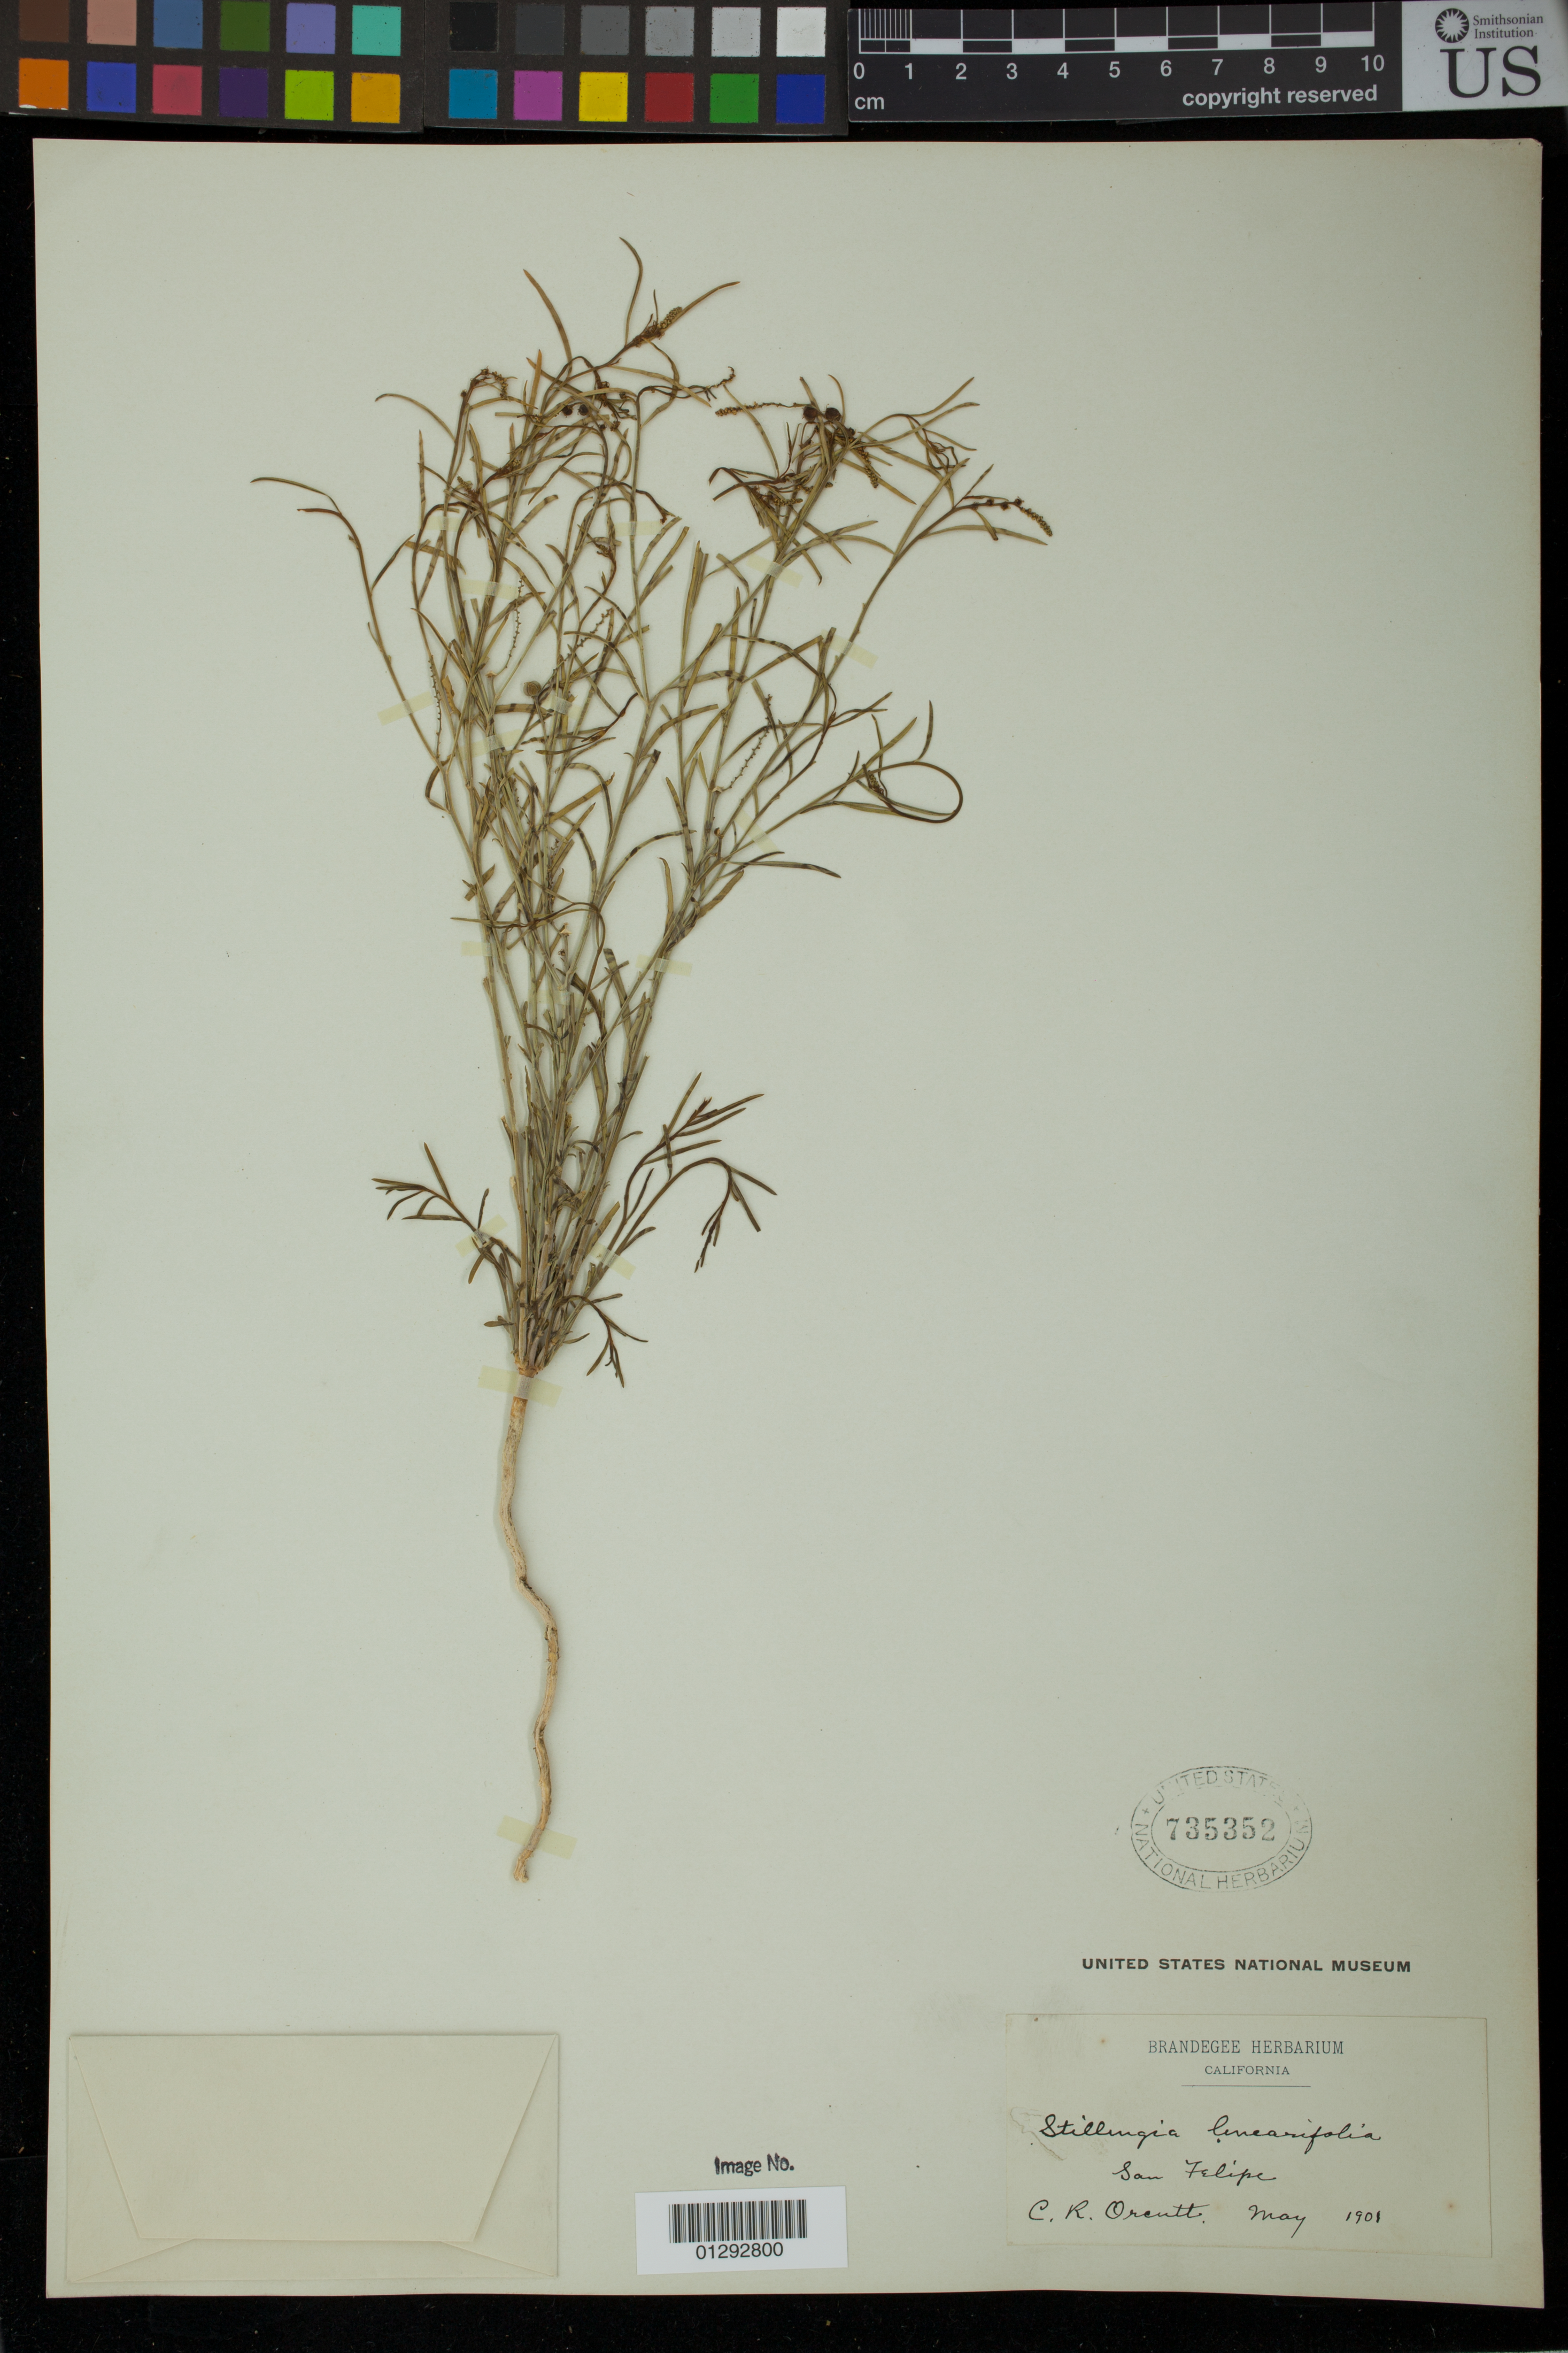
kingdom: Plantae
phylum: Tracheophyta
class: Magnoliopsida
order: Malpighiales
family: Euphorbiaceae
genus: Stillingia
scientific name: Stillingia linearifolia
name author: S. Watson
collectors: C. R. Orcutt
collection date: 1901-05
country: United States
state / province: California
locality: San Felipe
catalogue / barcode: US 735352